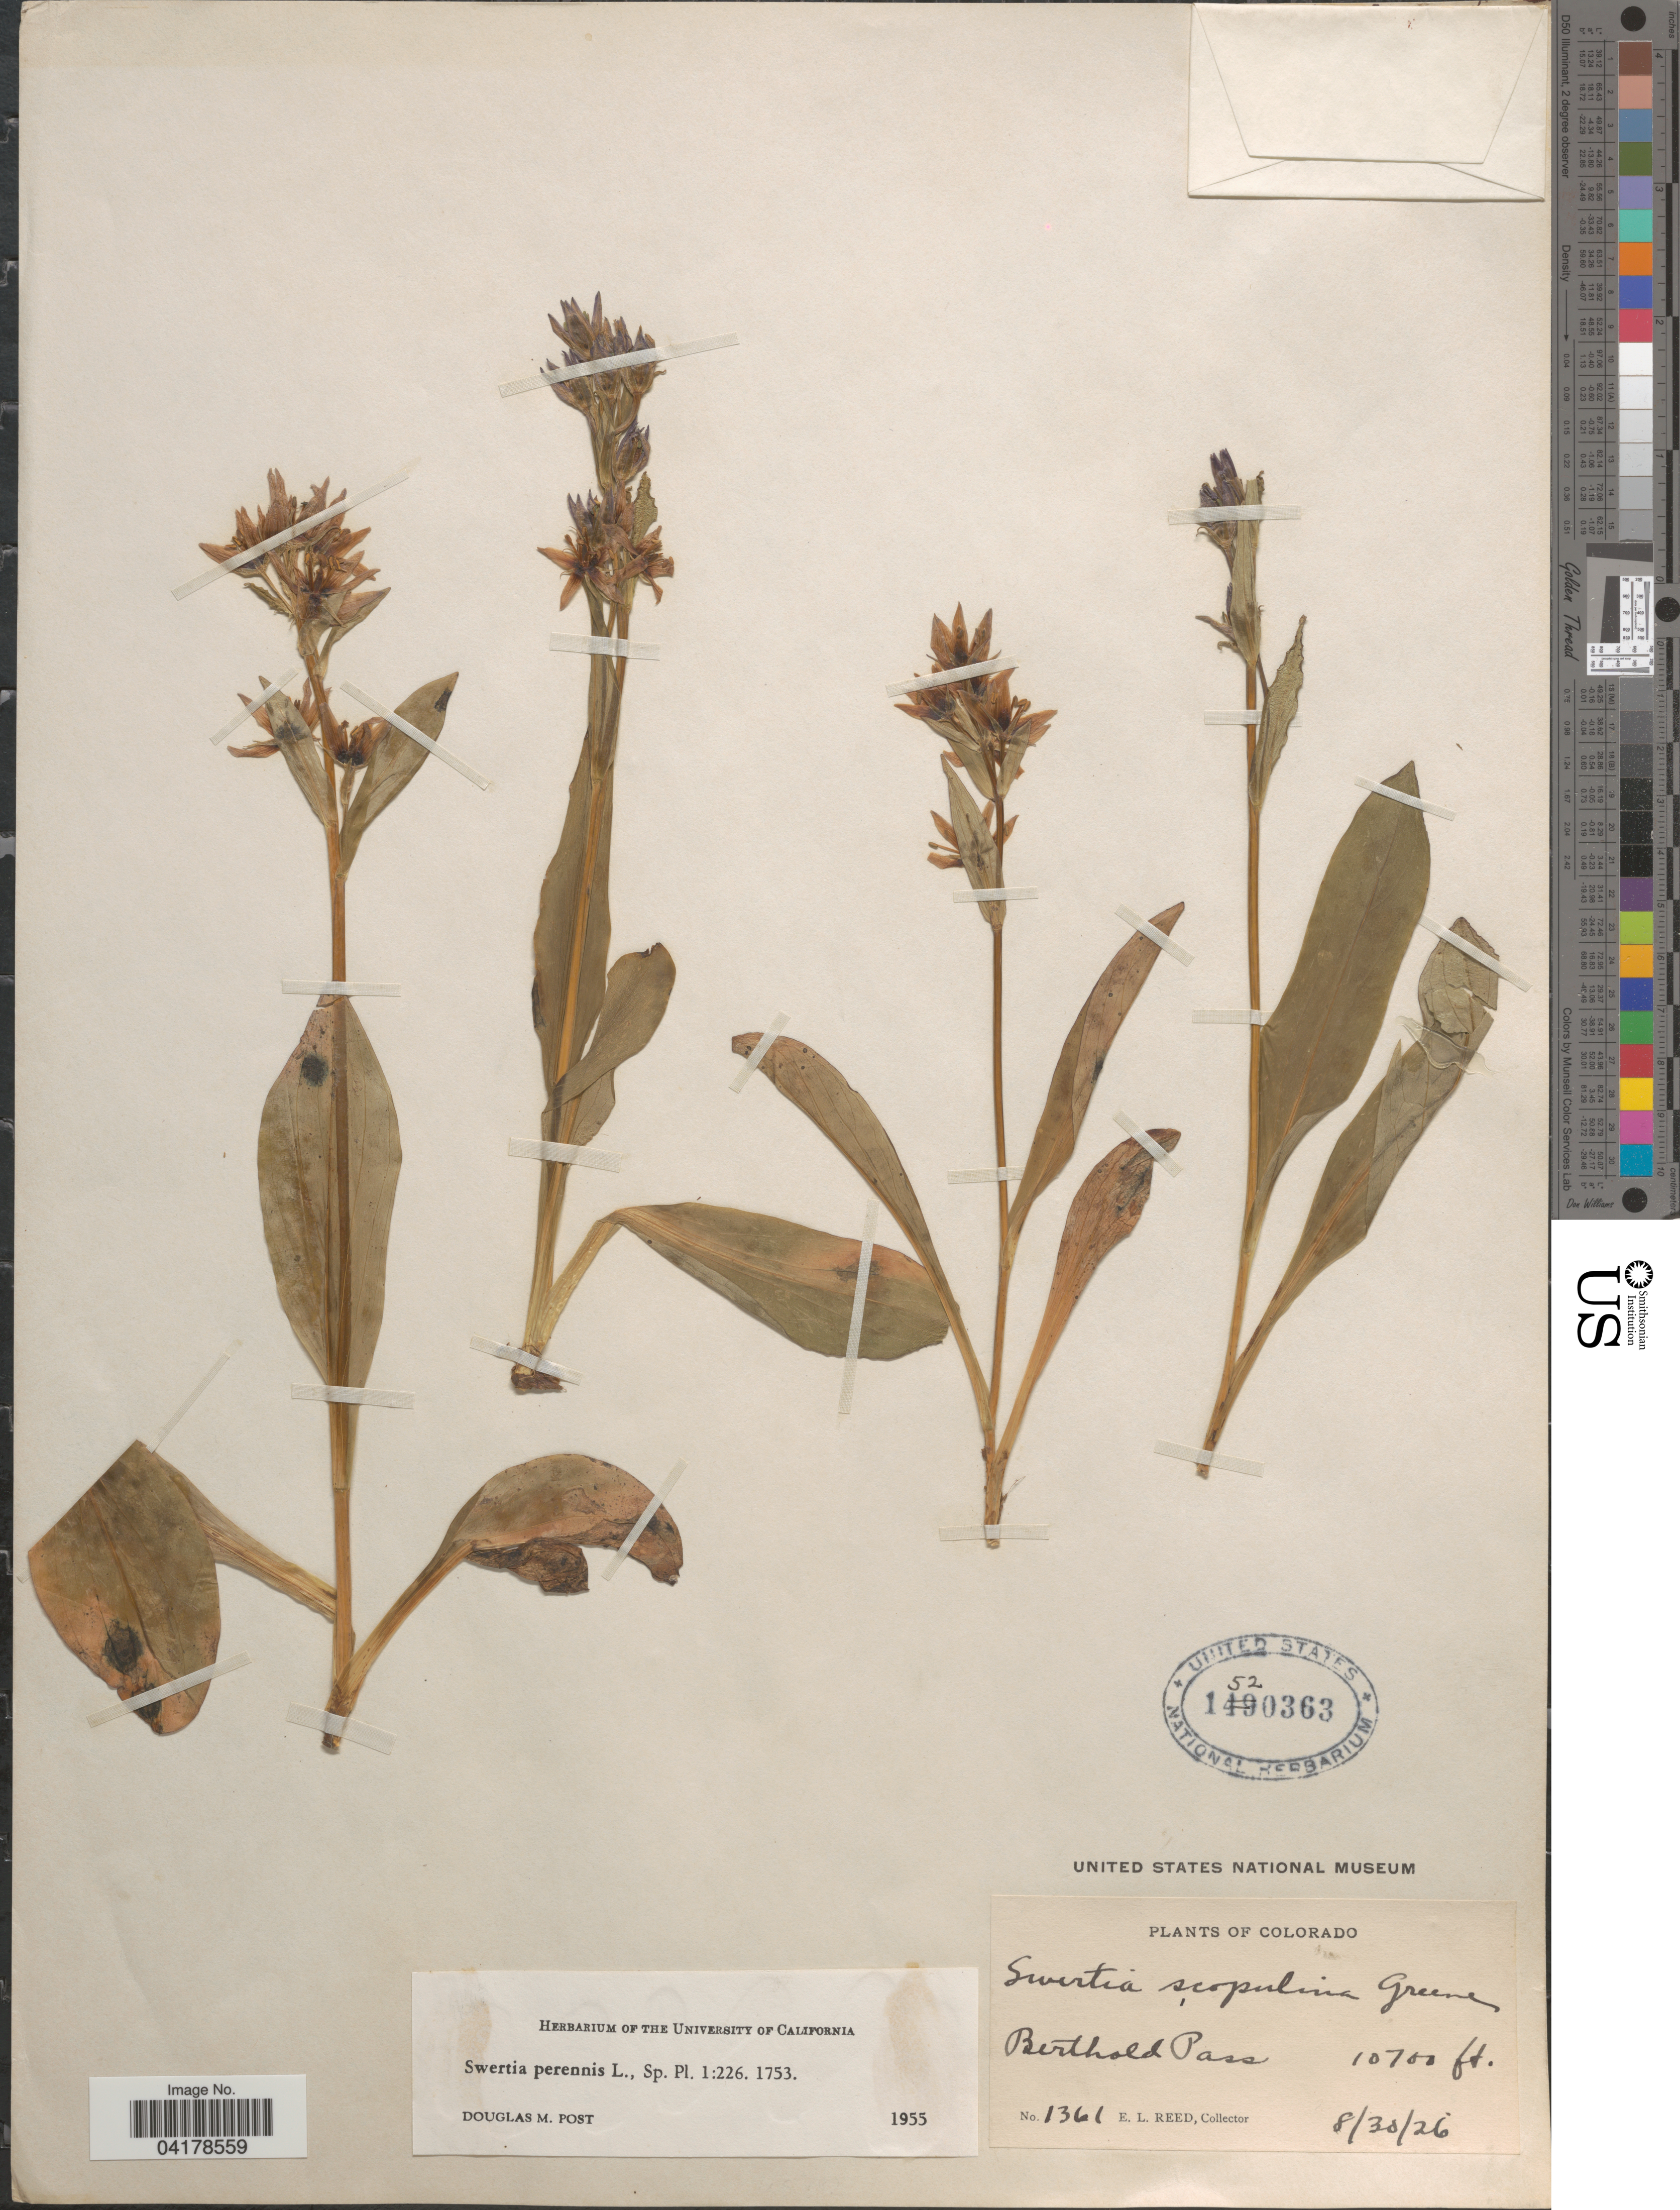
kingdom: Plantae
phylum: Tracheophyta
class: Magnoliopsida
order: Gentianales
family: Gentianaceae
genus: Swertia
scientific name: Swertia perennis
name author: L.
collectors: E. Reed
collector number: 1361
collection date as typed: Transcribed d/m/y: 30/8/26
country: United States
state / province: Colorado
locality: Berthold Pass.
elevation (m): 3261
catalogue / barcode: US 1520363